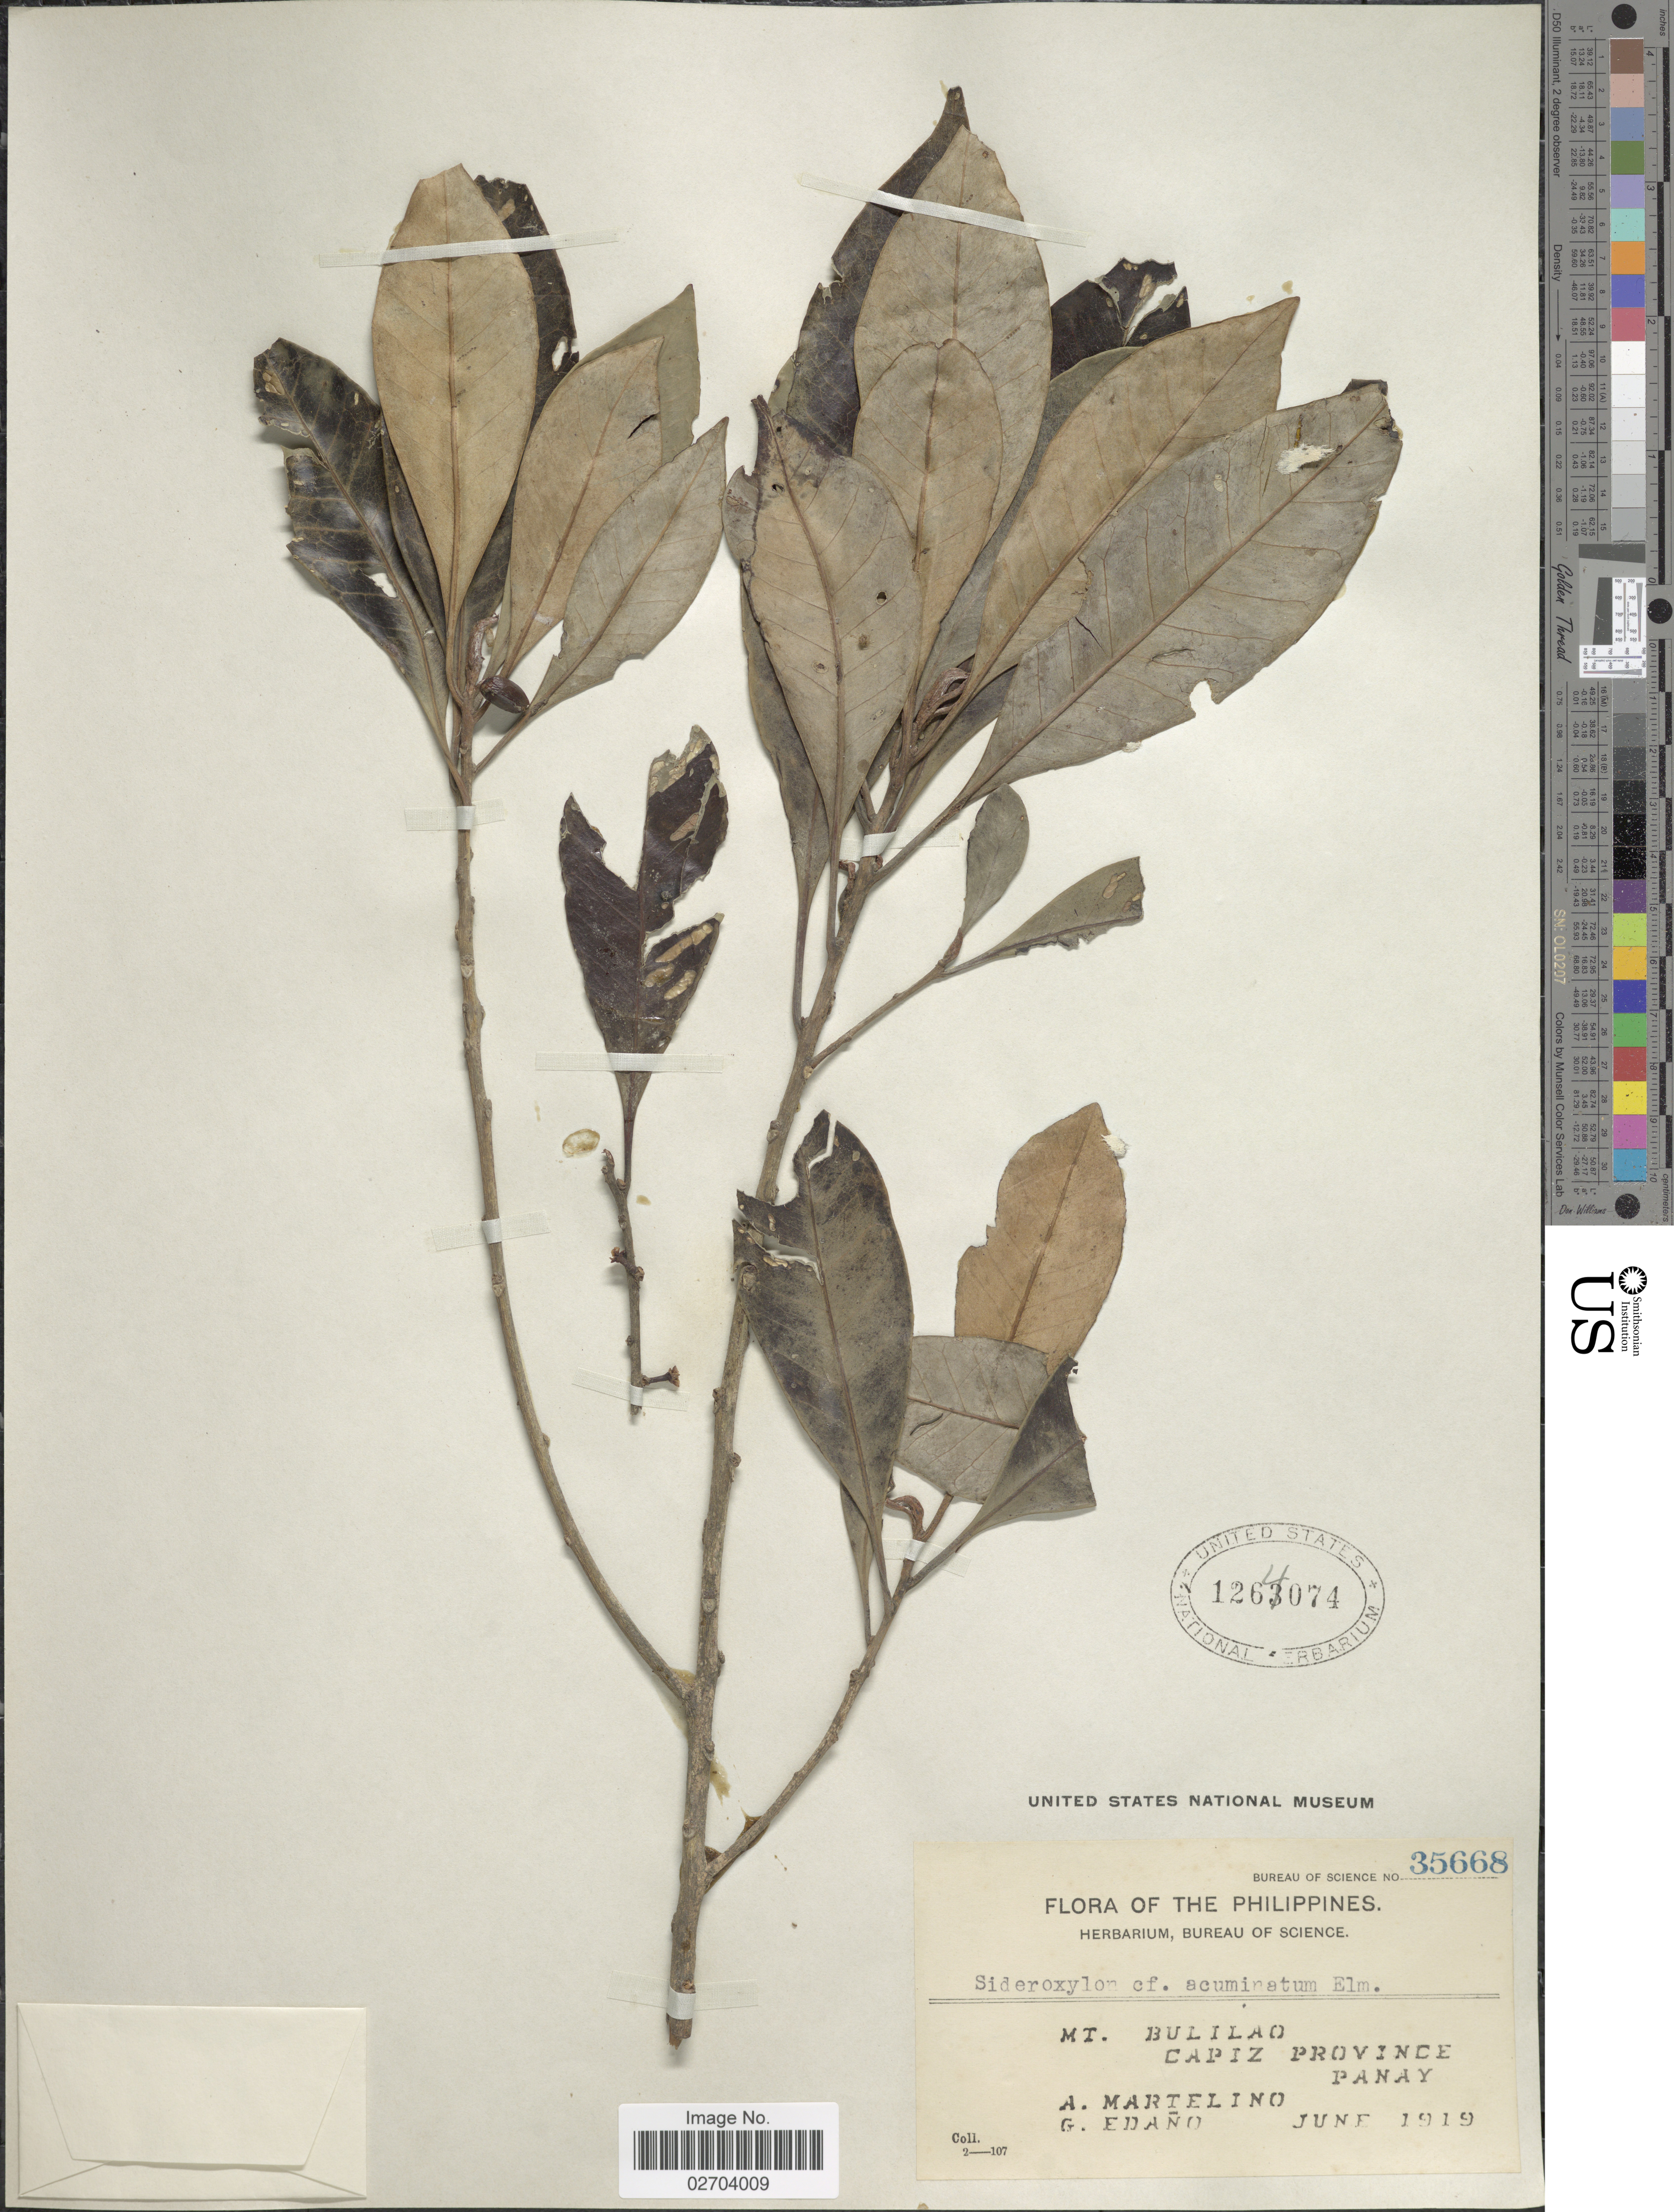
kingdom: Plantae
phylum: Tracheophyta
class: Magnoliopsida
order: Ericales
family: Sapotaceae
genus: Sideroxylon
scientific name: Sideroxylon acuminatum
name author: Elmer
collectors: A. Martelino & G. Edaño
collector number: Bureau of Science 35668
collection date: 1919-06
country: Philippines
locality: Mt. Bulilao Capiz Province Panay.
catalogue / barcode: US 1264074